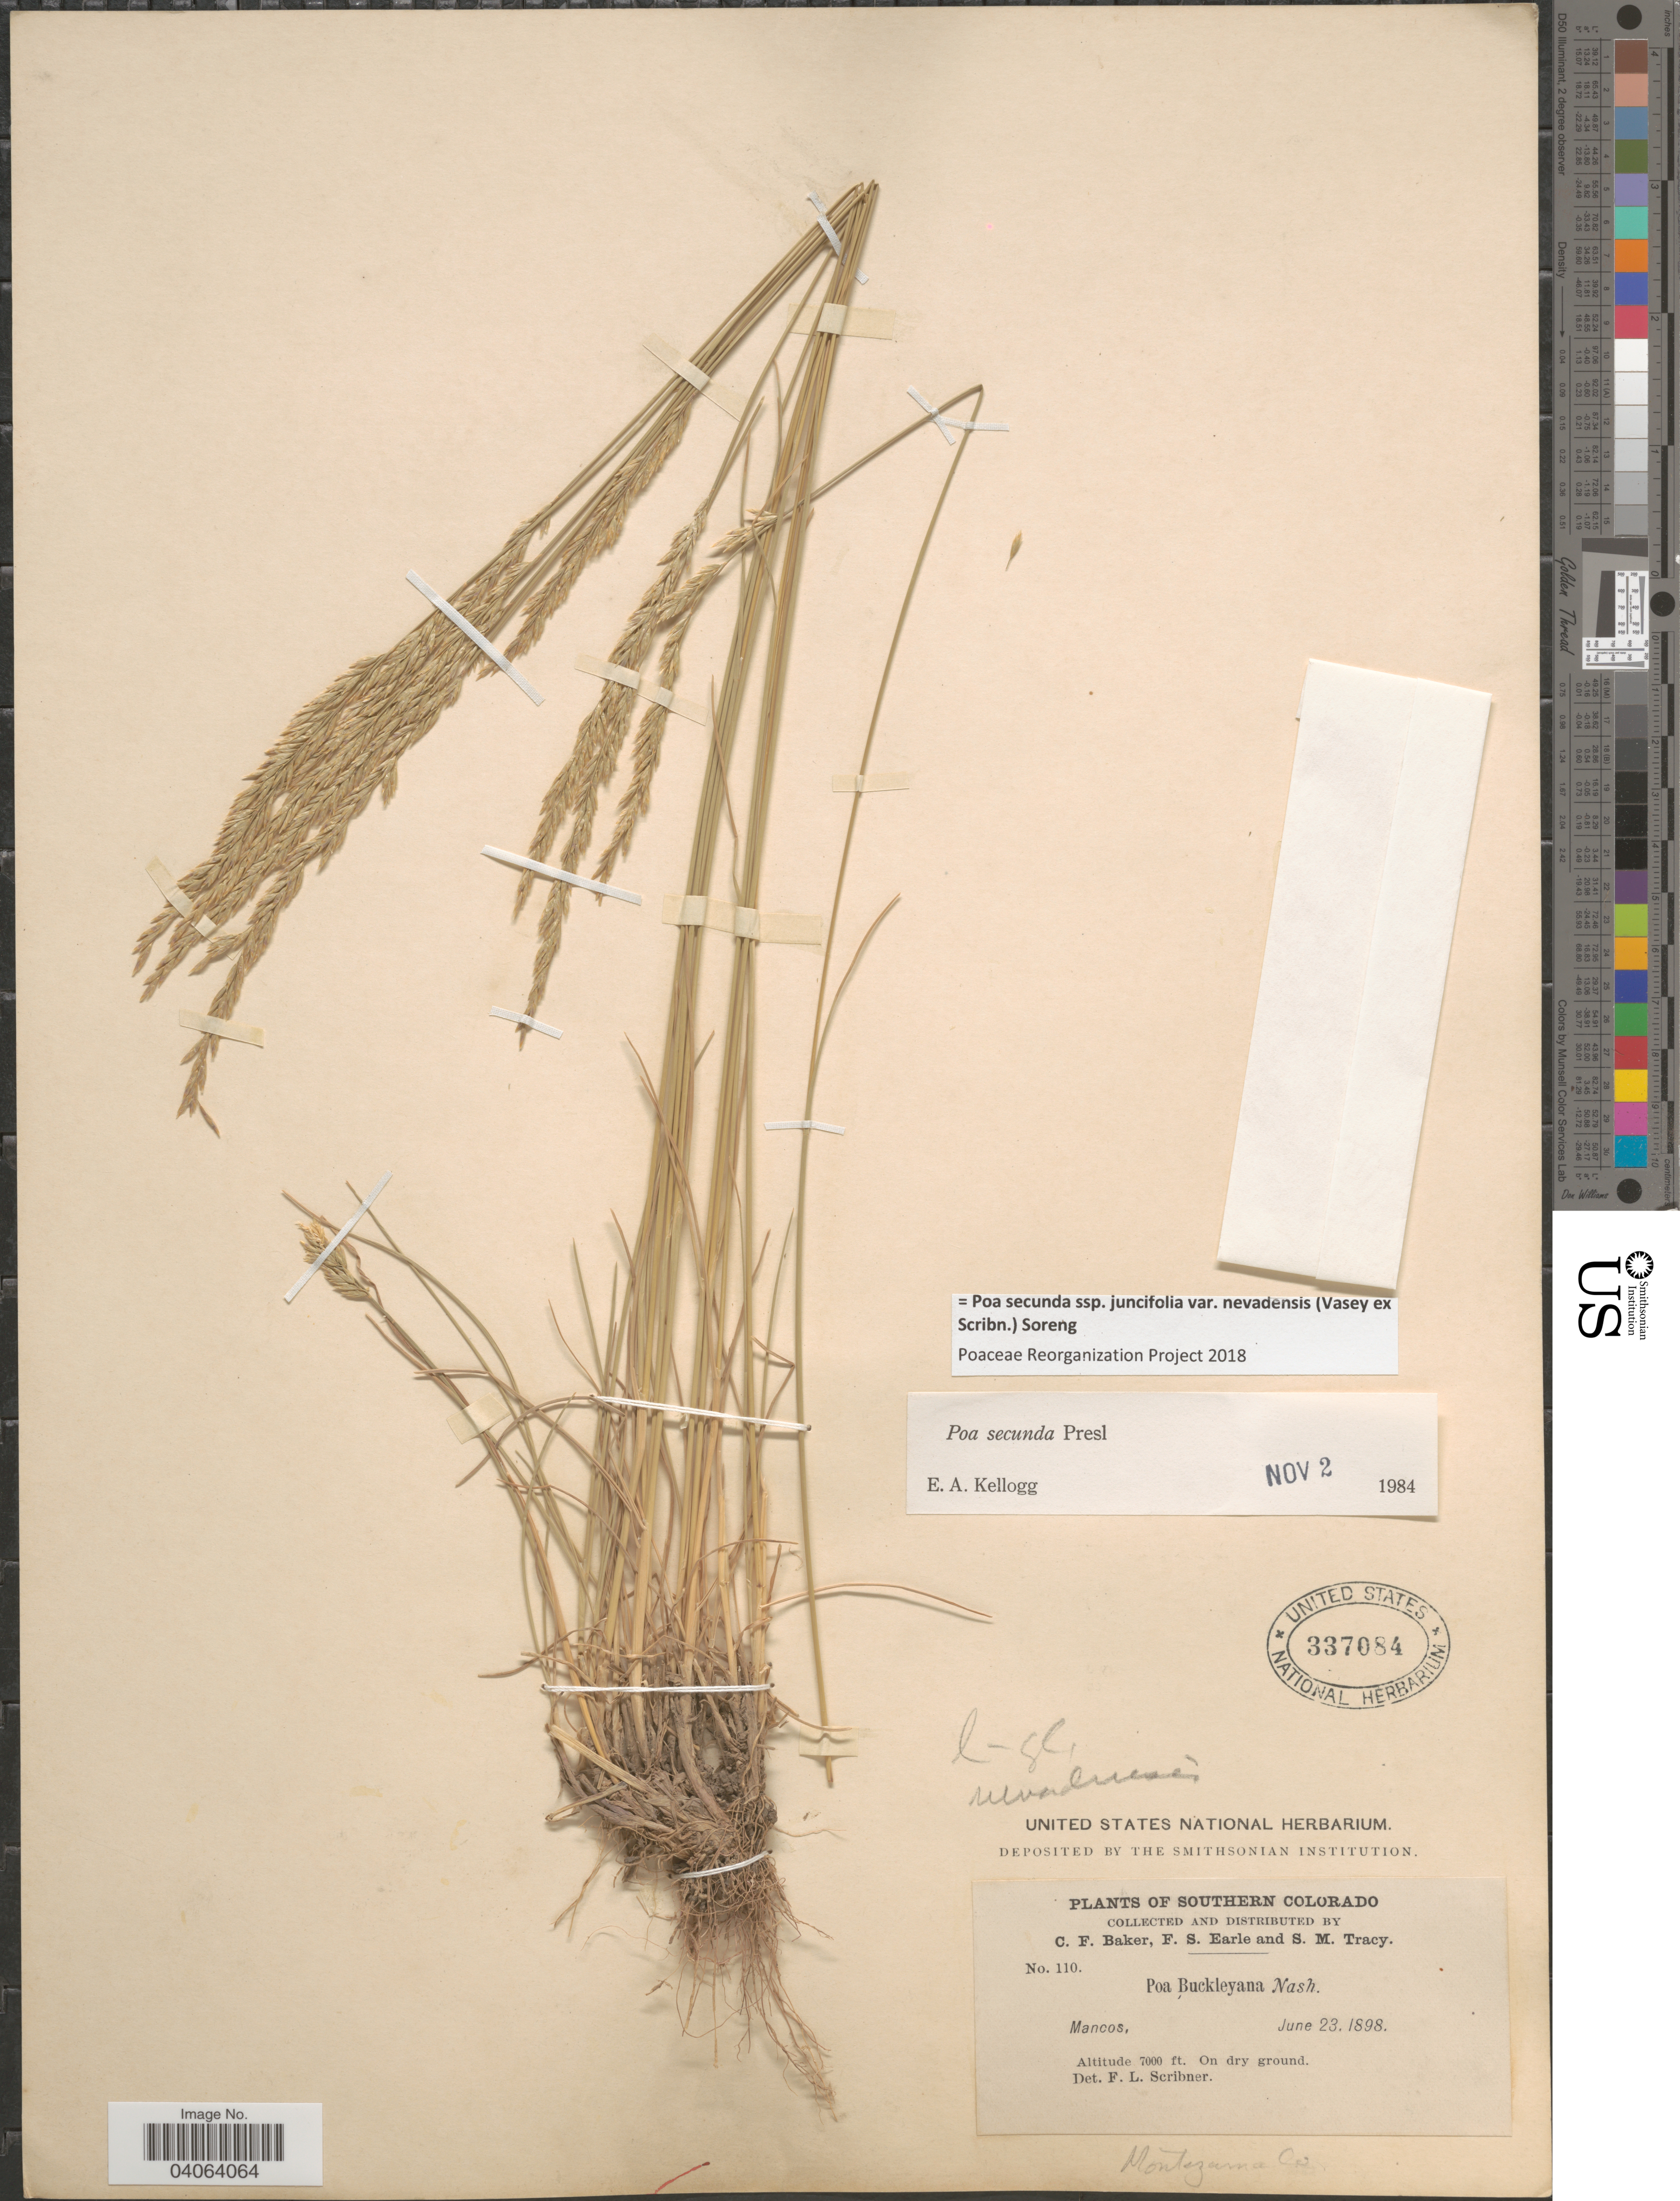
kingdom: Plantae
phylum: Tracheophyta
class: Liliopsida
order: Poales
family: Poaceae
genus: Poa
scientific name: Poa secunda subsp. juncifolia var. nevadensis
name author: (Vasey ex Scribn.) Soreng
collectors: C. F. Baker, F. S. Earle & S. M. Tracy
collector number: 110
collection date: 1898-06-23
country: United States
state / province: Colorado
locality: Southern Colorado. Mancos. Montezuma Co.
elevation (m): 2134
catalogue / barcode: US 337084